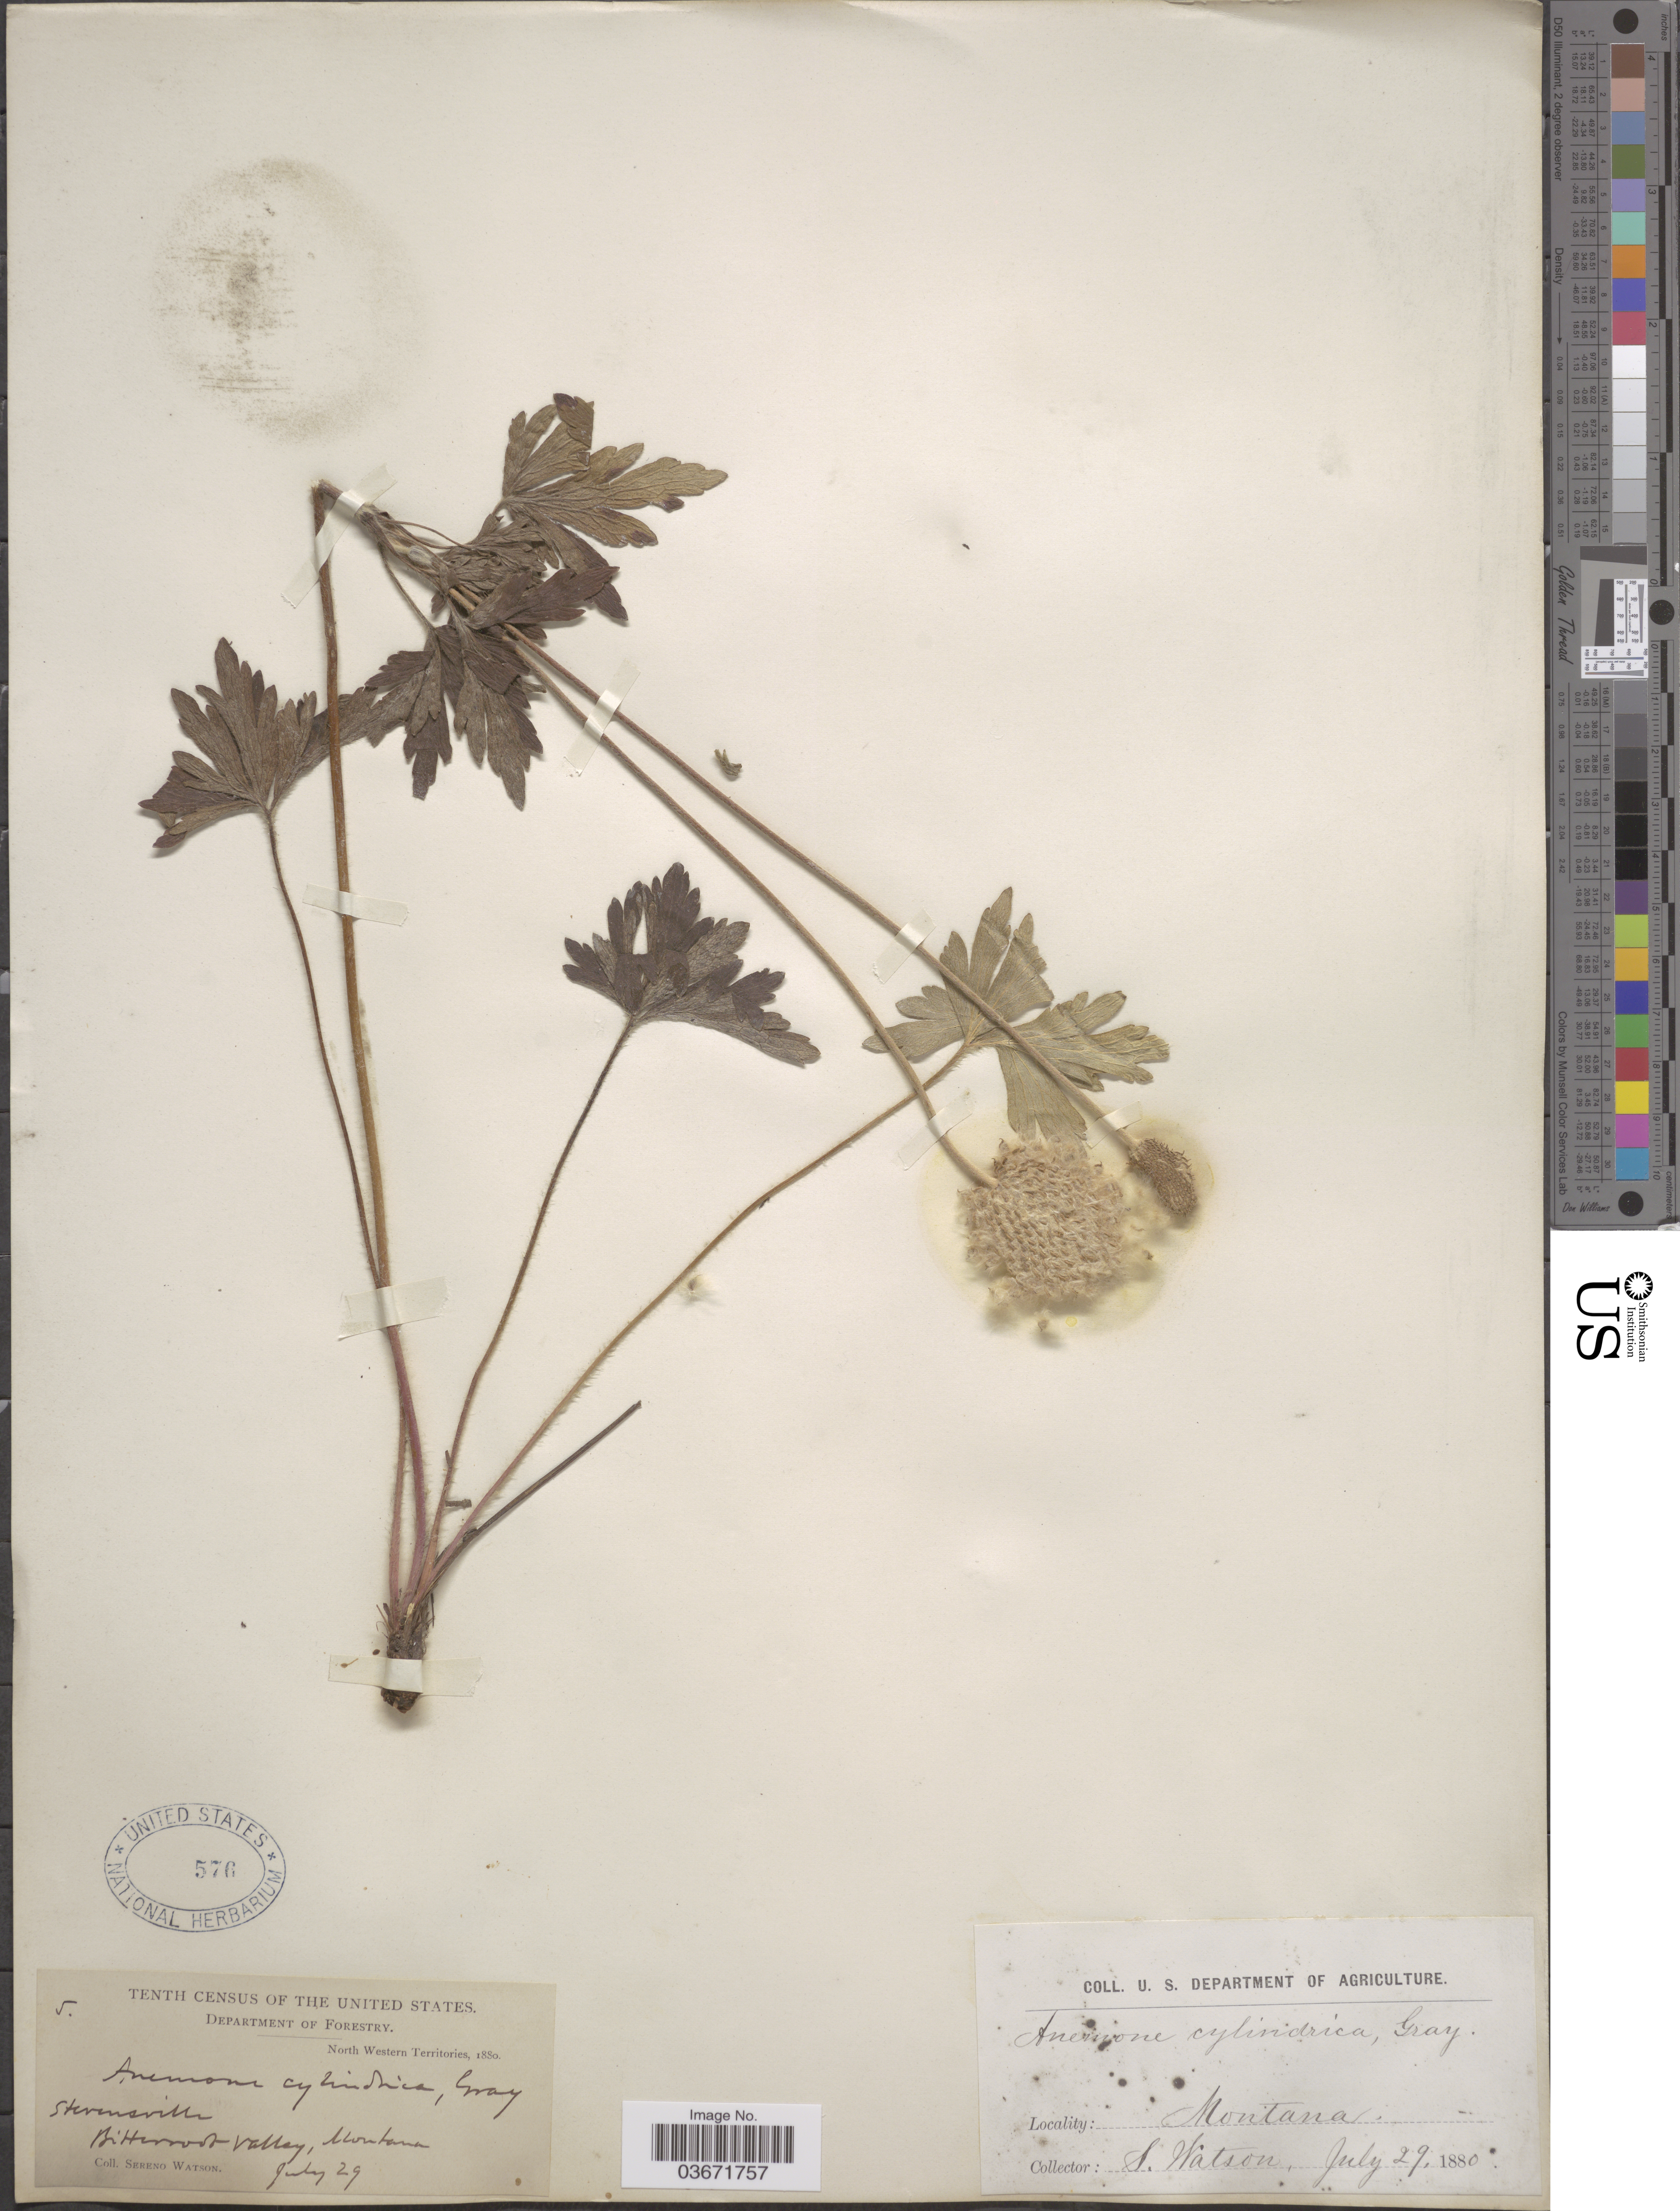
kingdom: Plantae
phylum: Tracheophyta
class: Magnoliopsida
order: Ranunculales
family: Ranunculaceae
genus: Anemone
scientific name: Anemone cylindrica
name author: A. Gray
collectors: S. Watson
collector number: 5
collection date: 1880-07-29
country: United States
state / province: Montana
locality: Stevensville. Bitterroot Valley.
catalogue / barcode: US 576